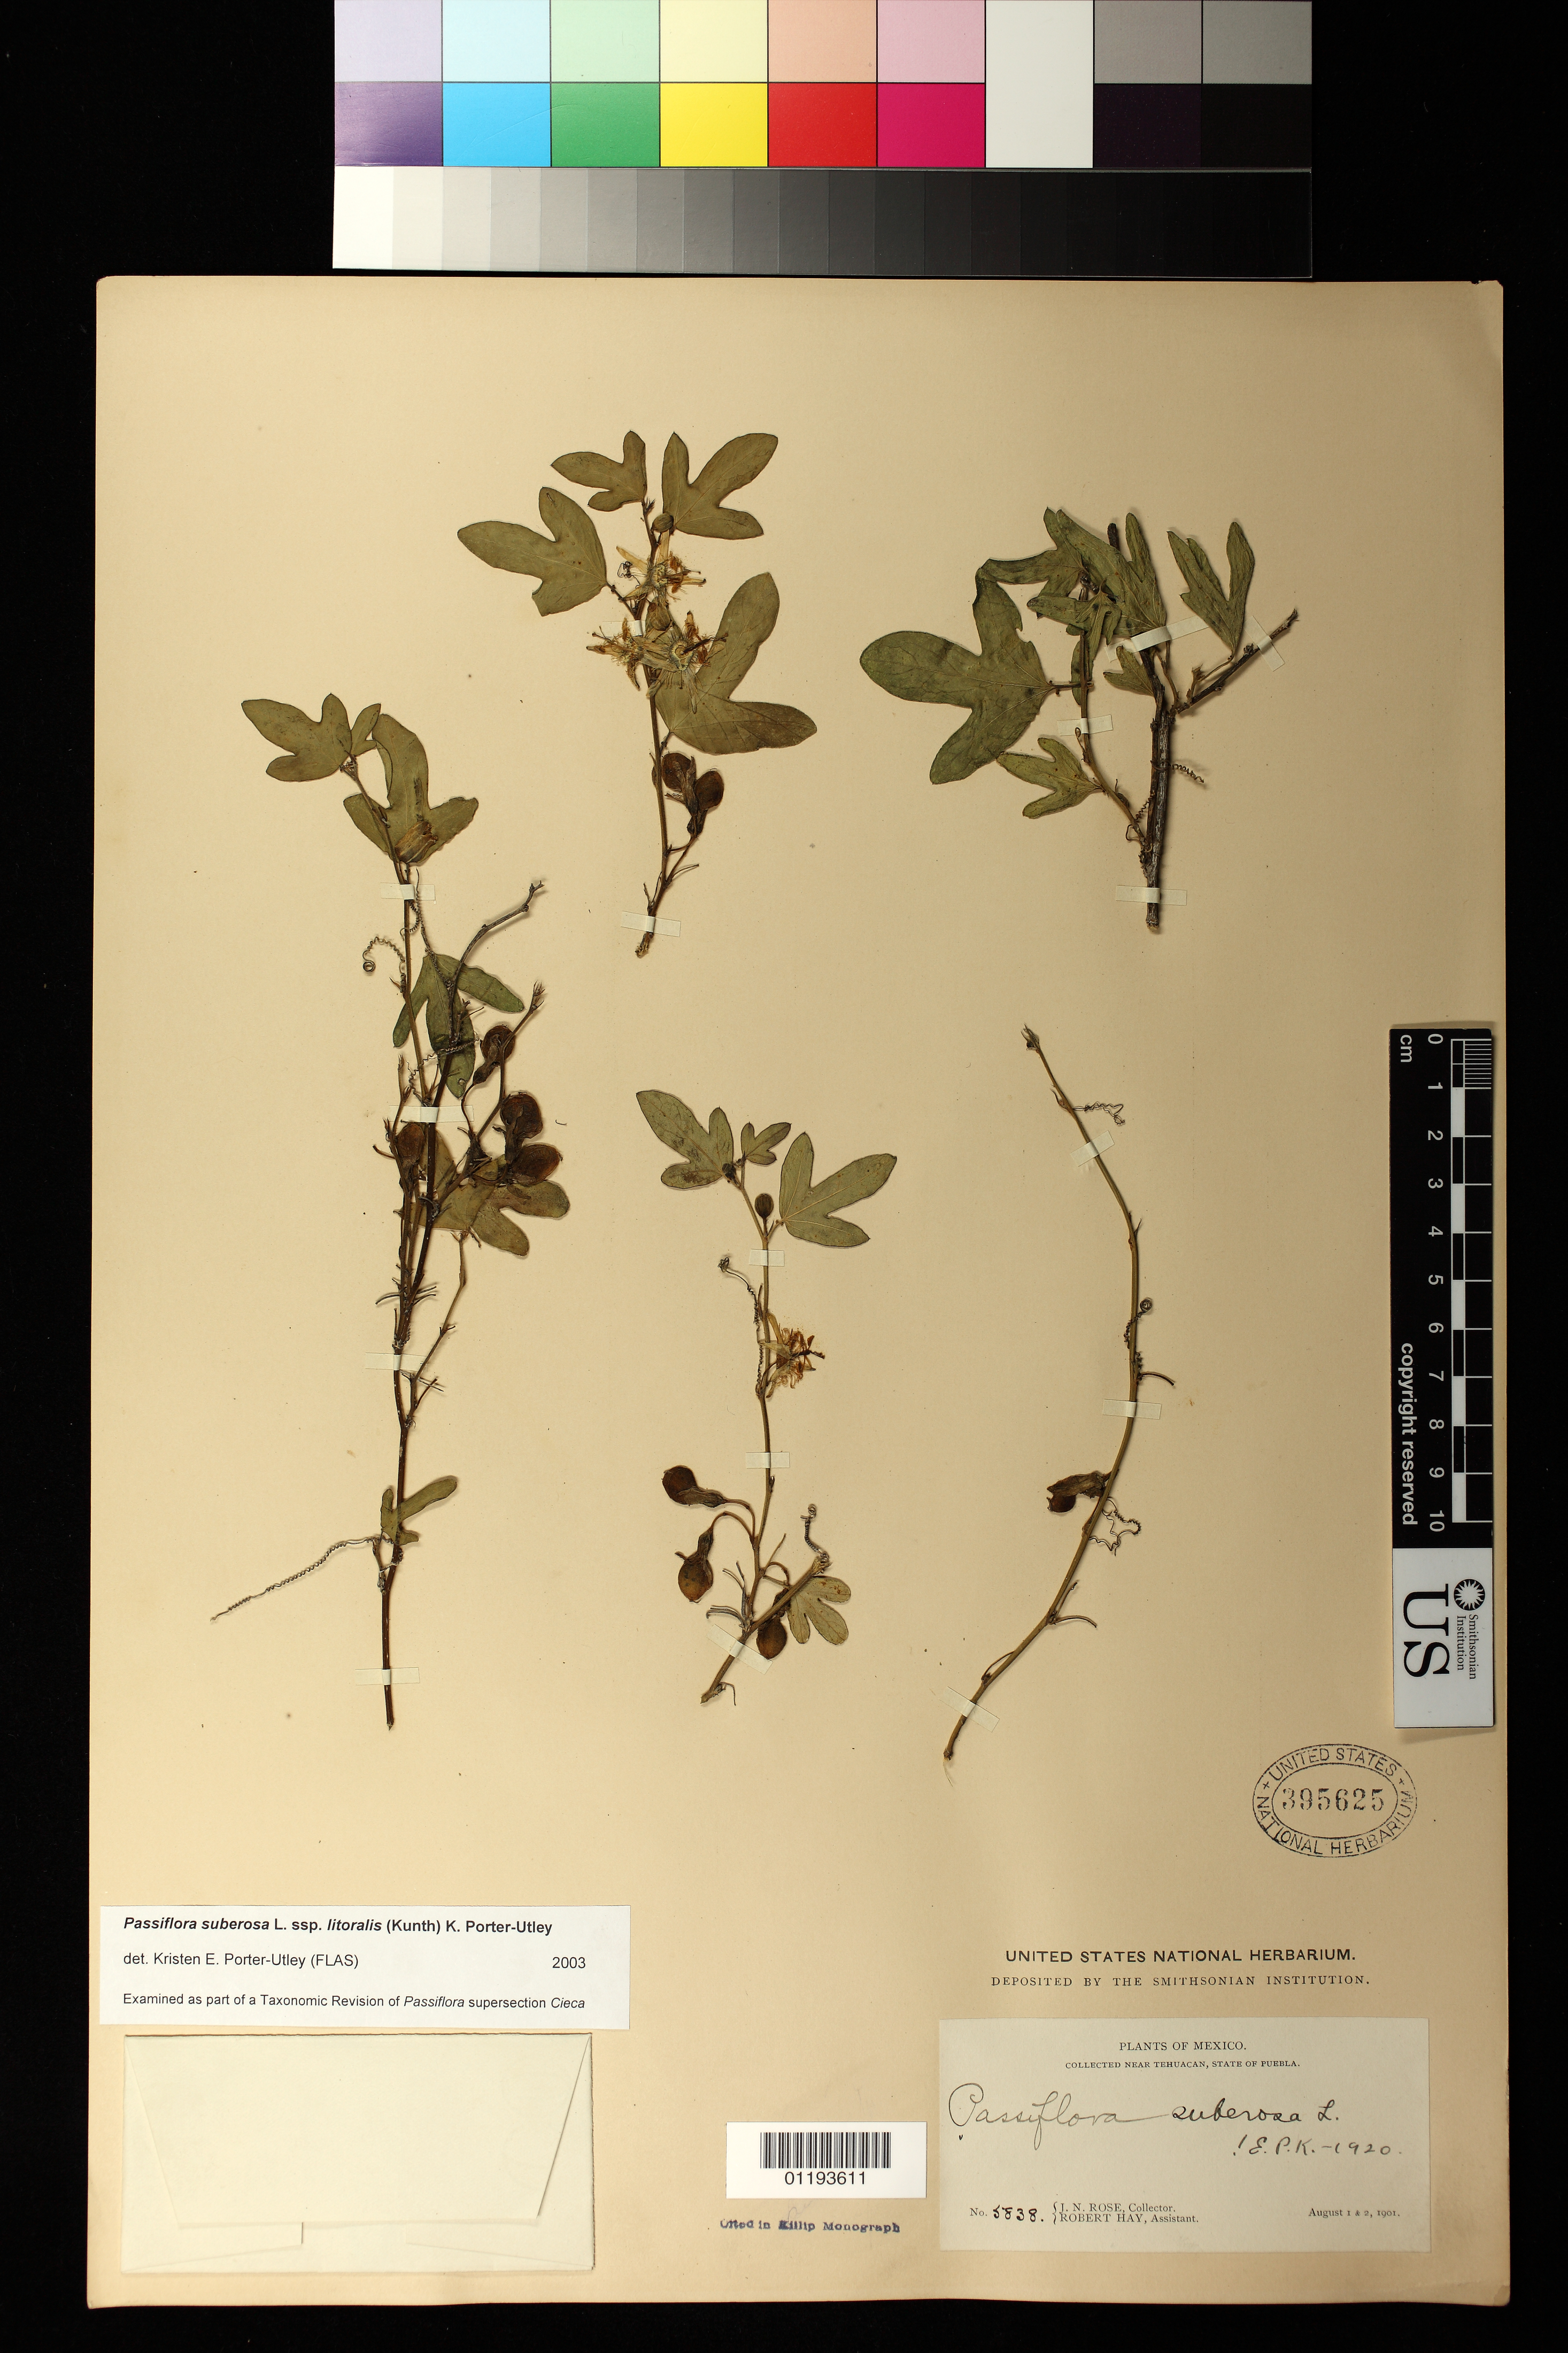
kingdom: Plantae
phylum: Tracheophyta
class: Magnoliopsida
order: Malpighiales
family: Passifloraceae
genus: Passiflora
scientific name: Passiflora suberosa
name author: L.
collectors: J. N. Rose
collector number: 5838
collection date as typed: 1901 Aug 01 1901 Aug 02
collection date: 1901-08-01/1901-08-02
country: Mexico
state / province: Puebla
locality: Collected near Tehuacan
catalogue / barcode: US 395625